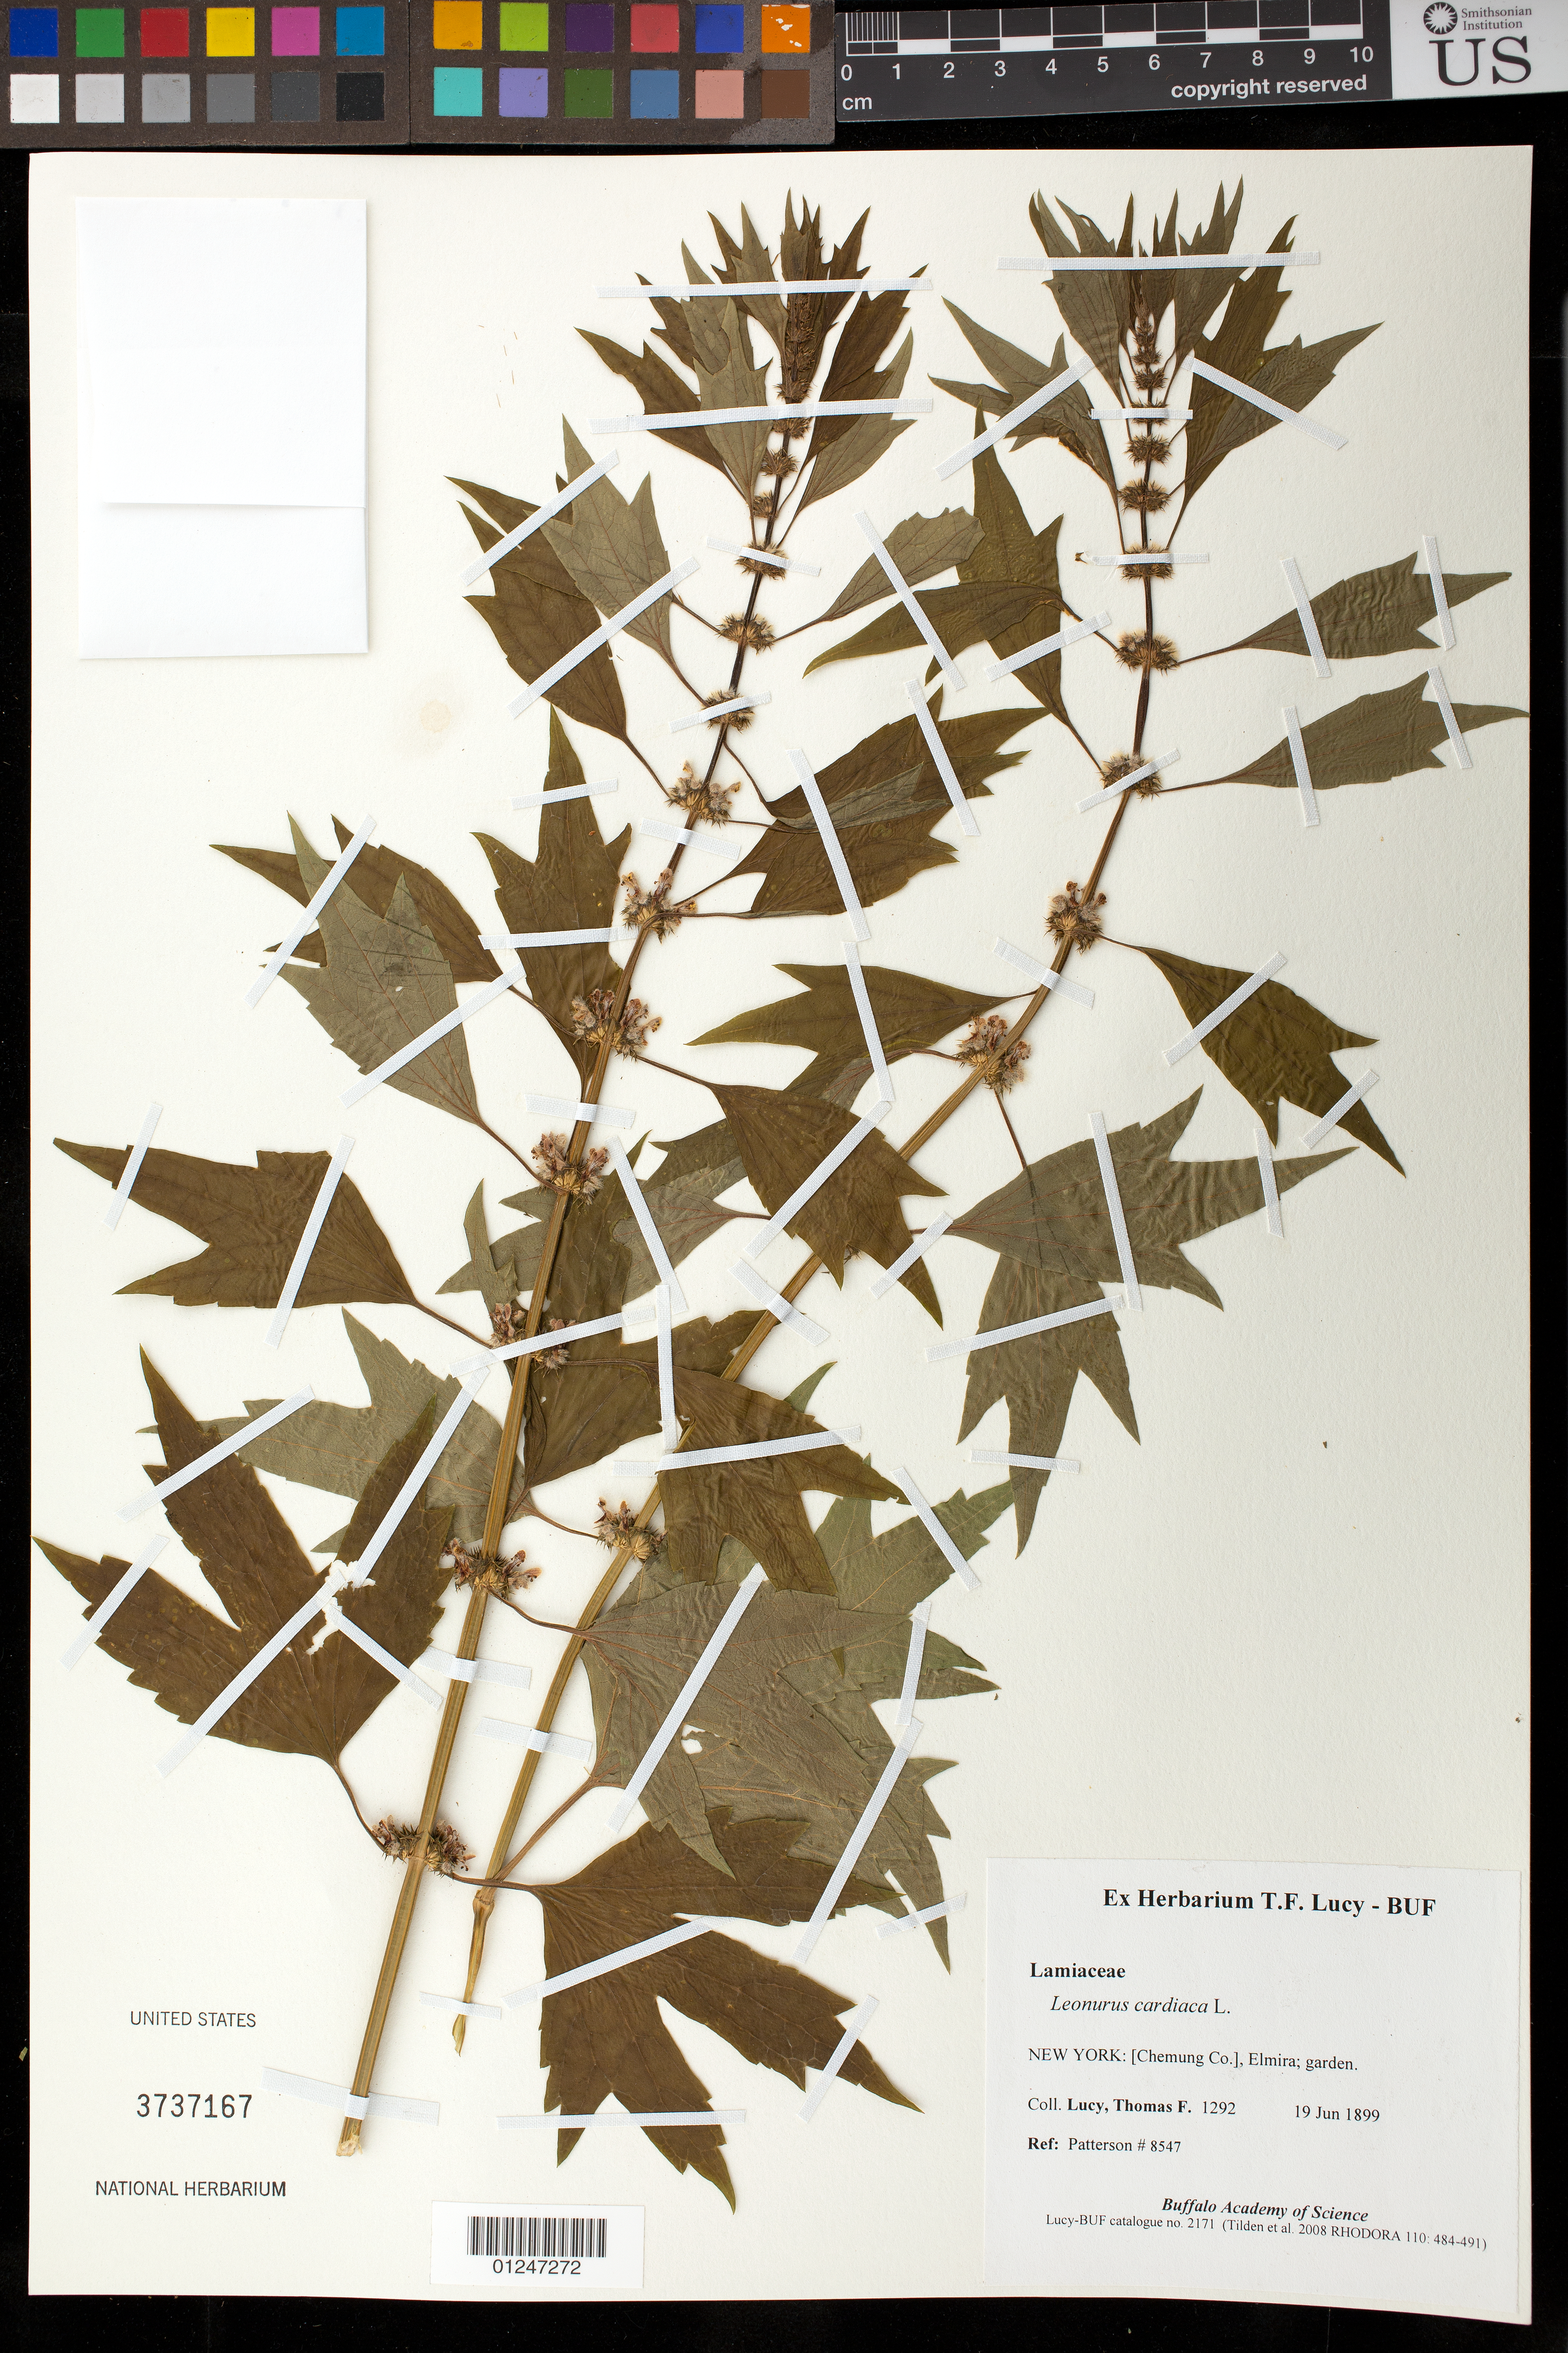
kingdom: Plantae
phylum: Tracheophyta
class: Magnoliopsida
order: Lamiales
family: Lamiaceae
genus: Leonurus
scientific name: Leonurus cardiaca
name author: L.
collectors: T. Lucy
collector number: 1292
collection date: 1899-06-19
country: United States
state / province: New York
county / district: Chemung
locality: Elmira; garden.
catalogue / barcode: US 3737167